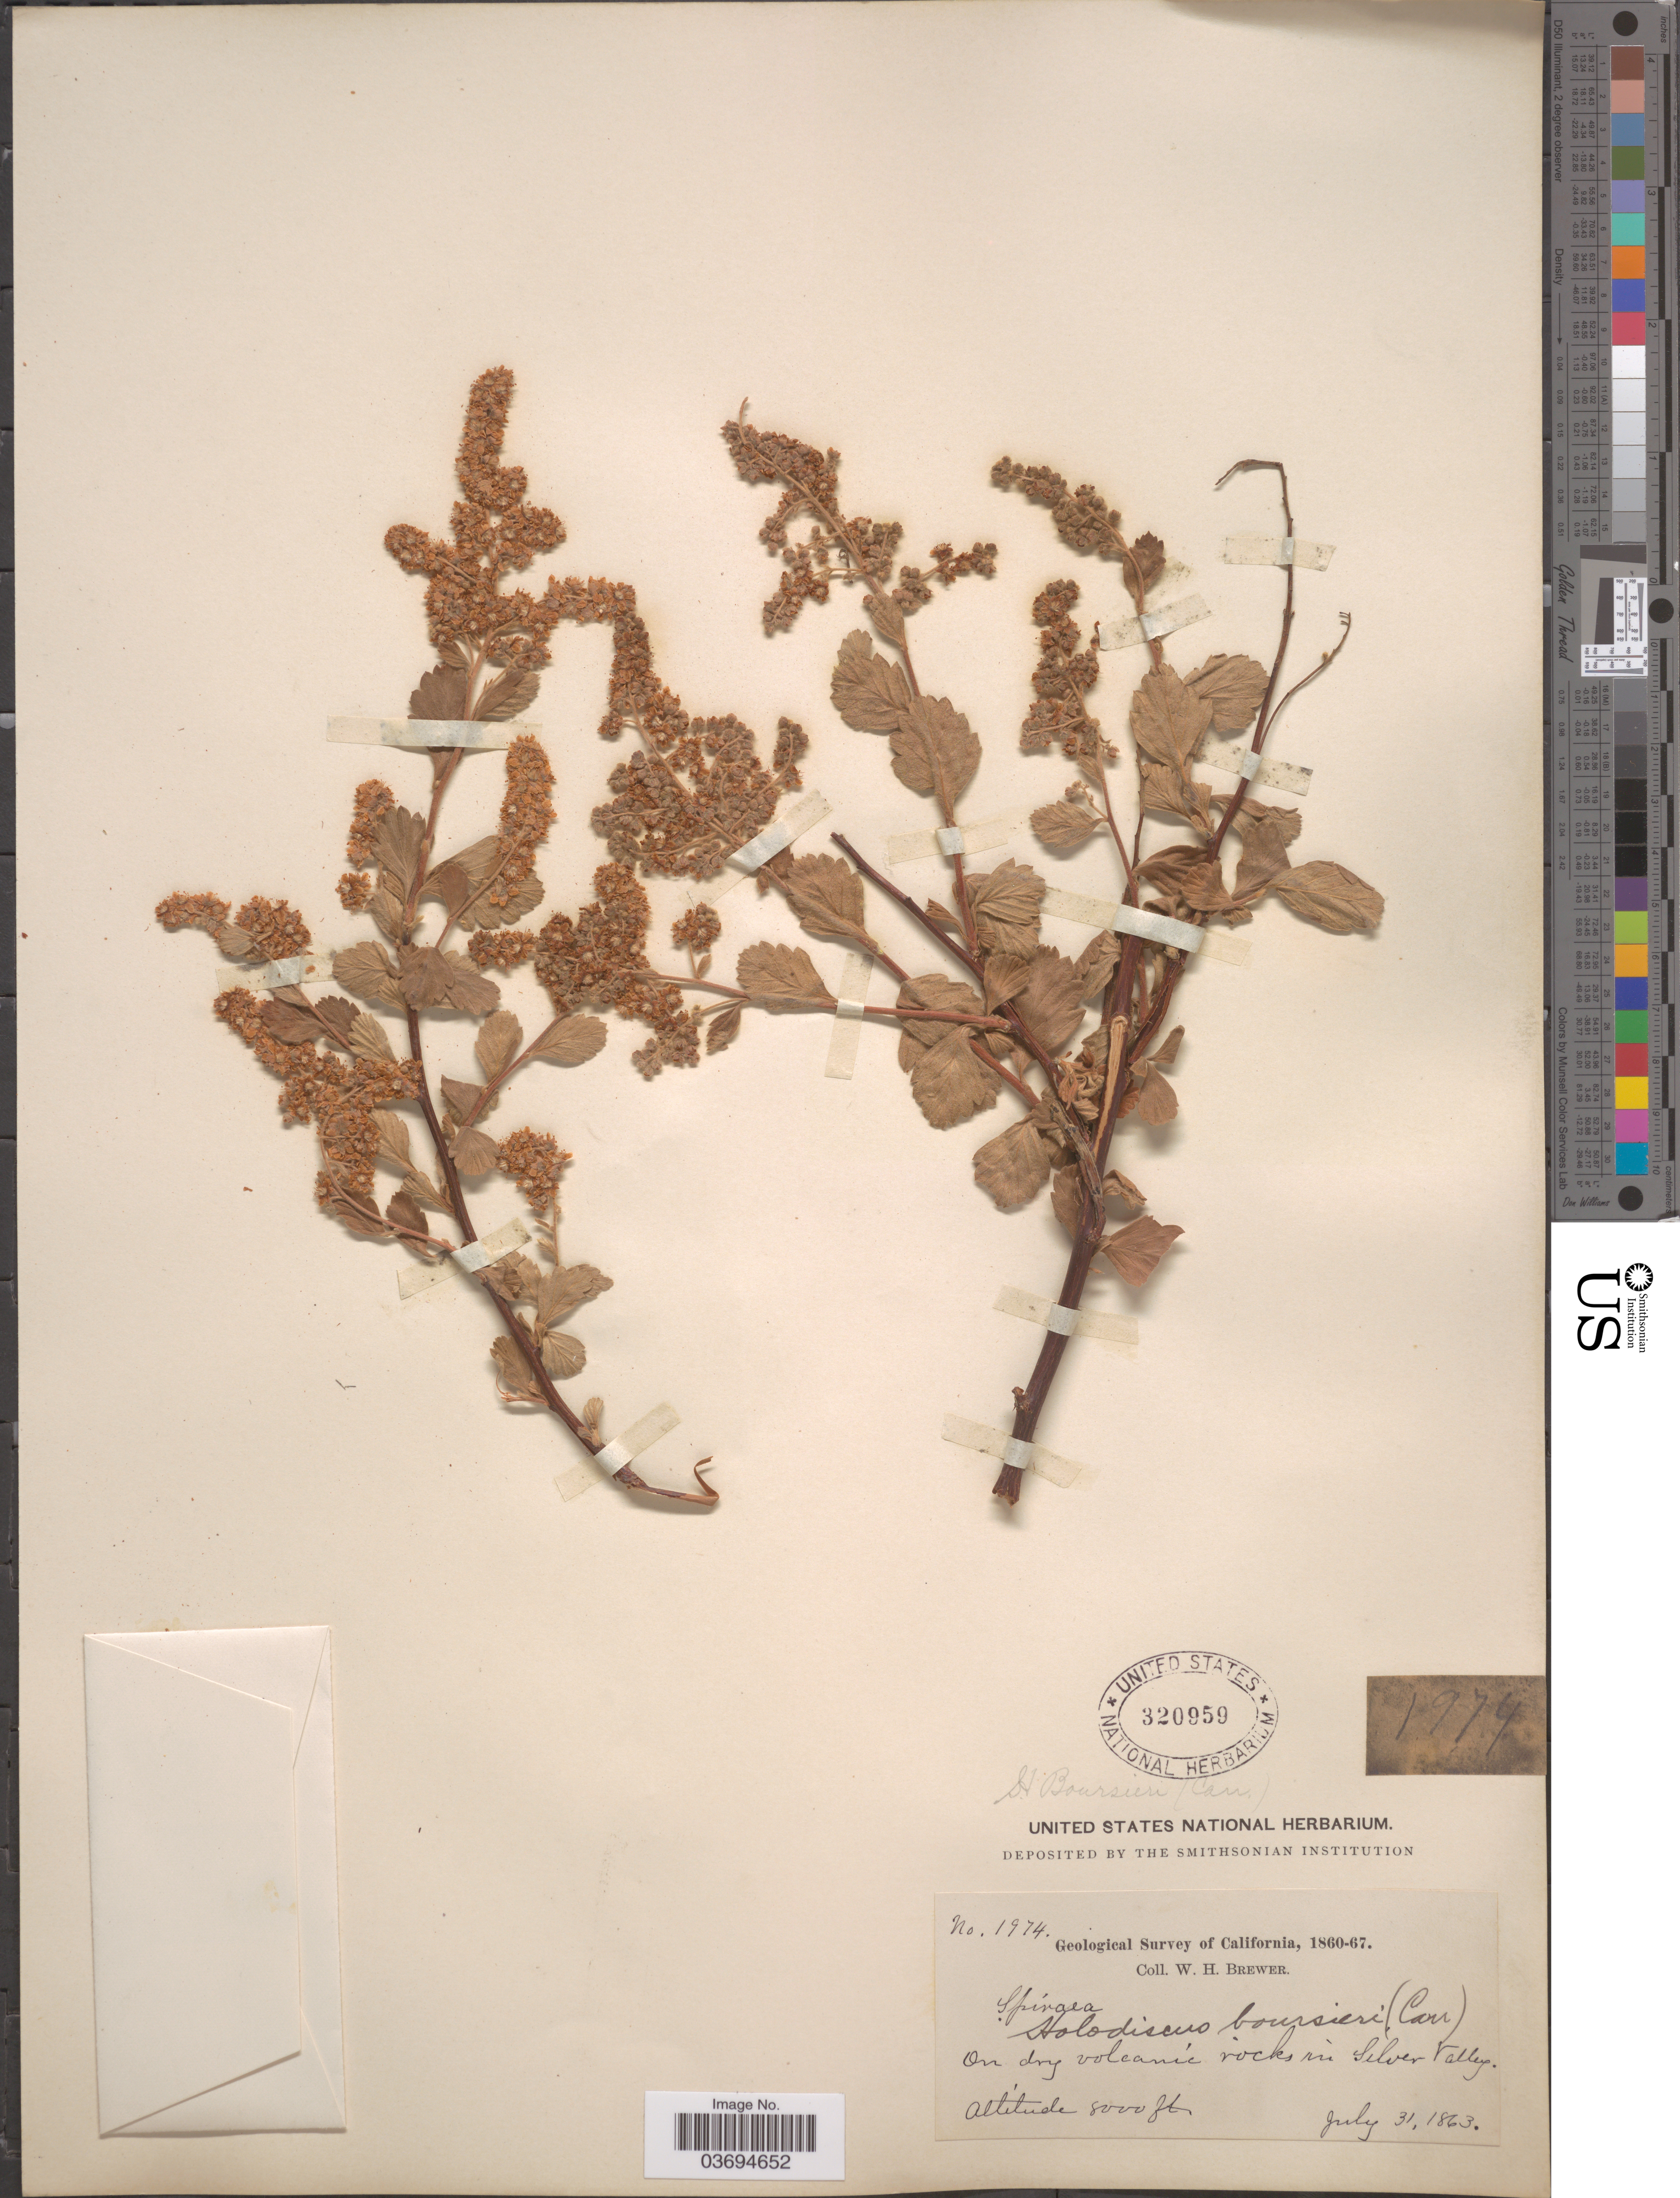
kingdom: Plantae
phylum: Tracheophyta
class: Magnoliopsida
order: Rosales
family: Rosaceae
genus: Holodiscus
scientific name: Holodiscus discolor var. discolor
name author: (Pursh) Maxim.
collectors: W. H. Brewer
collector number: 1974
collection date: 1863-07-31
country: United States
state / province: California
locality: In Silver Valley.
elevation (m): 2438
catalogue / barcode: US 320959